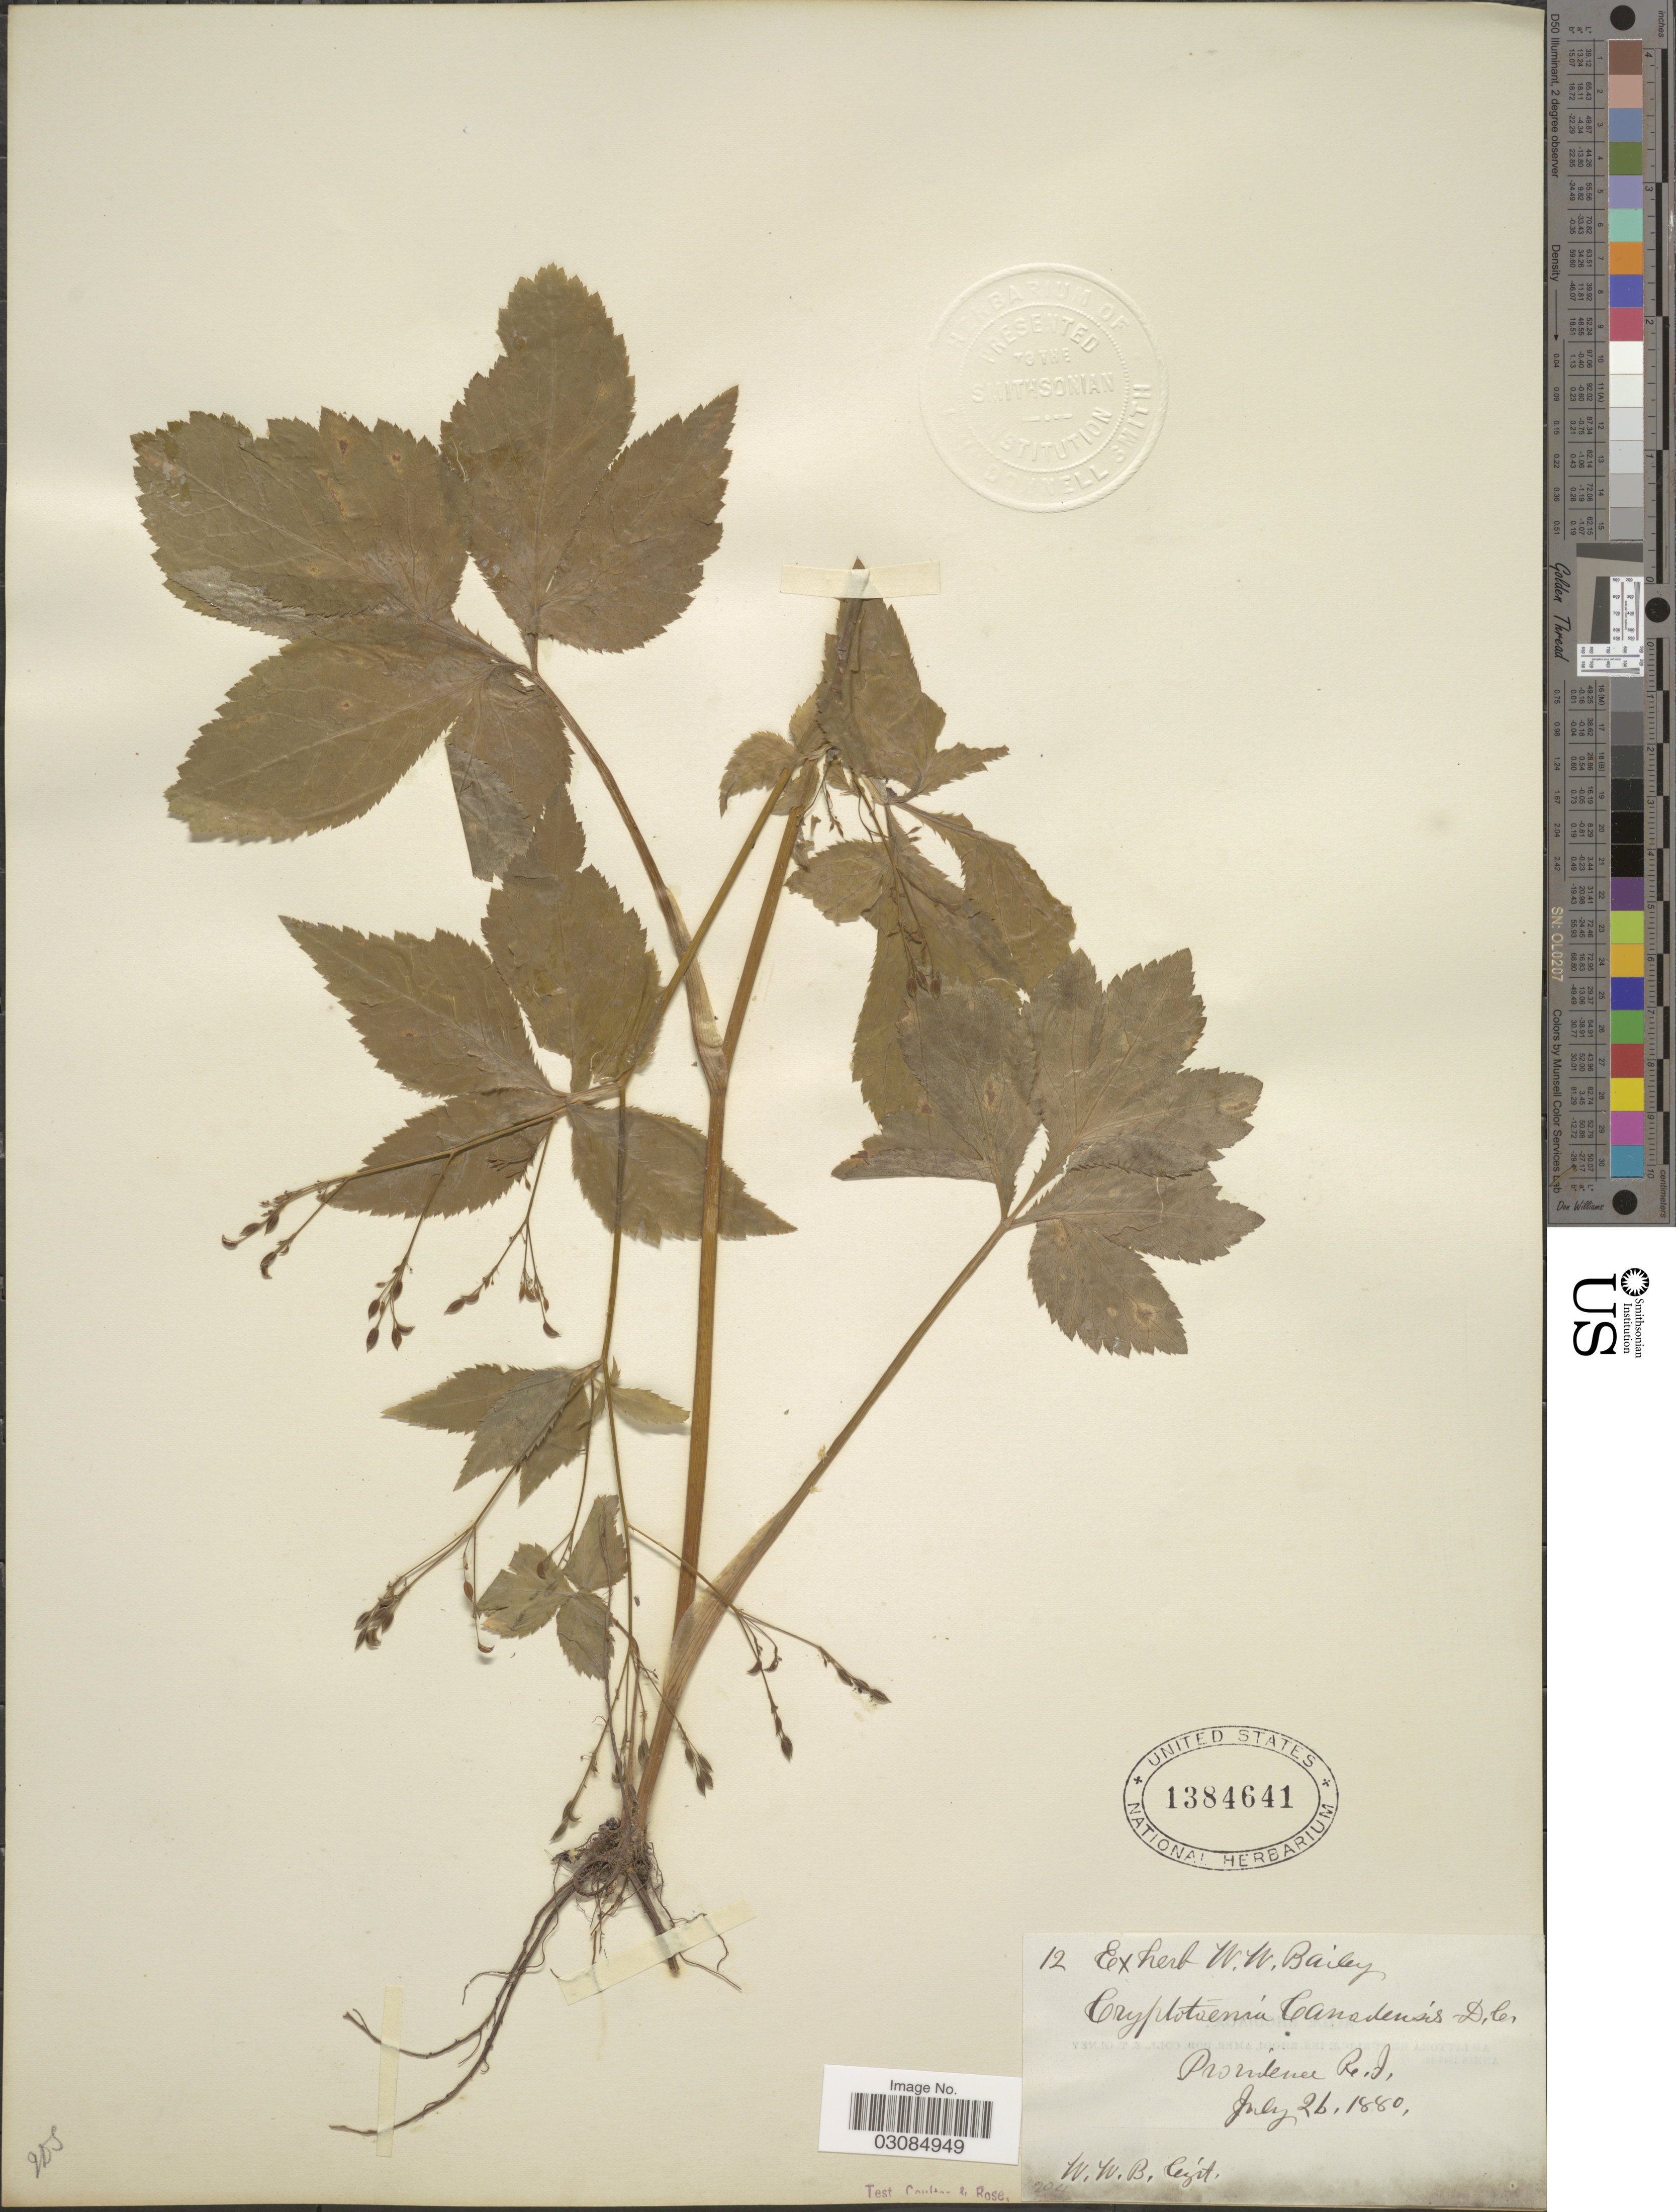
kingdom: Plantae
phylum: Tracheophyta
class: Magnoliopsida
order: Apiales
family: Apiaceae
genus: Cryptotaenia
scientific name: Cryptotaenia canadensis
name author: (L.) DC.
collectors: W. W. Bailey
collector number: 12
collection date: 1880-07-26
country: United States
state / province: Rhode Island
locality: Providence R.I.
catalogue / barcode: US 1384641